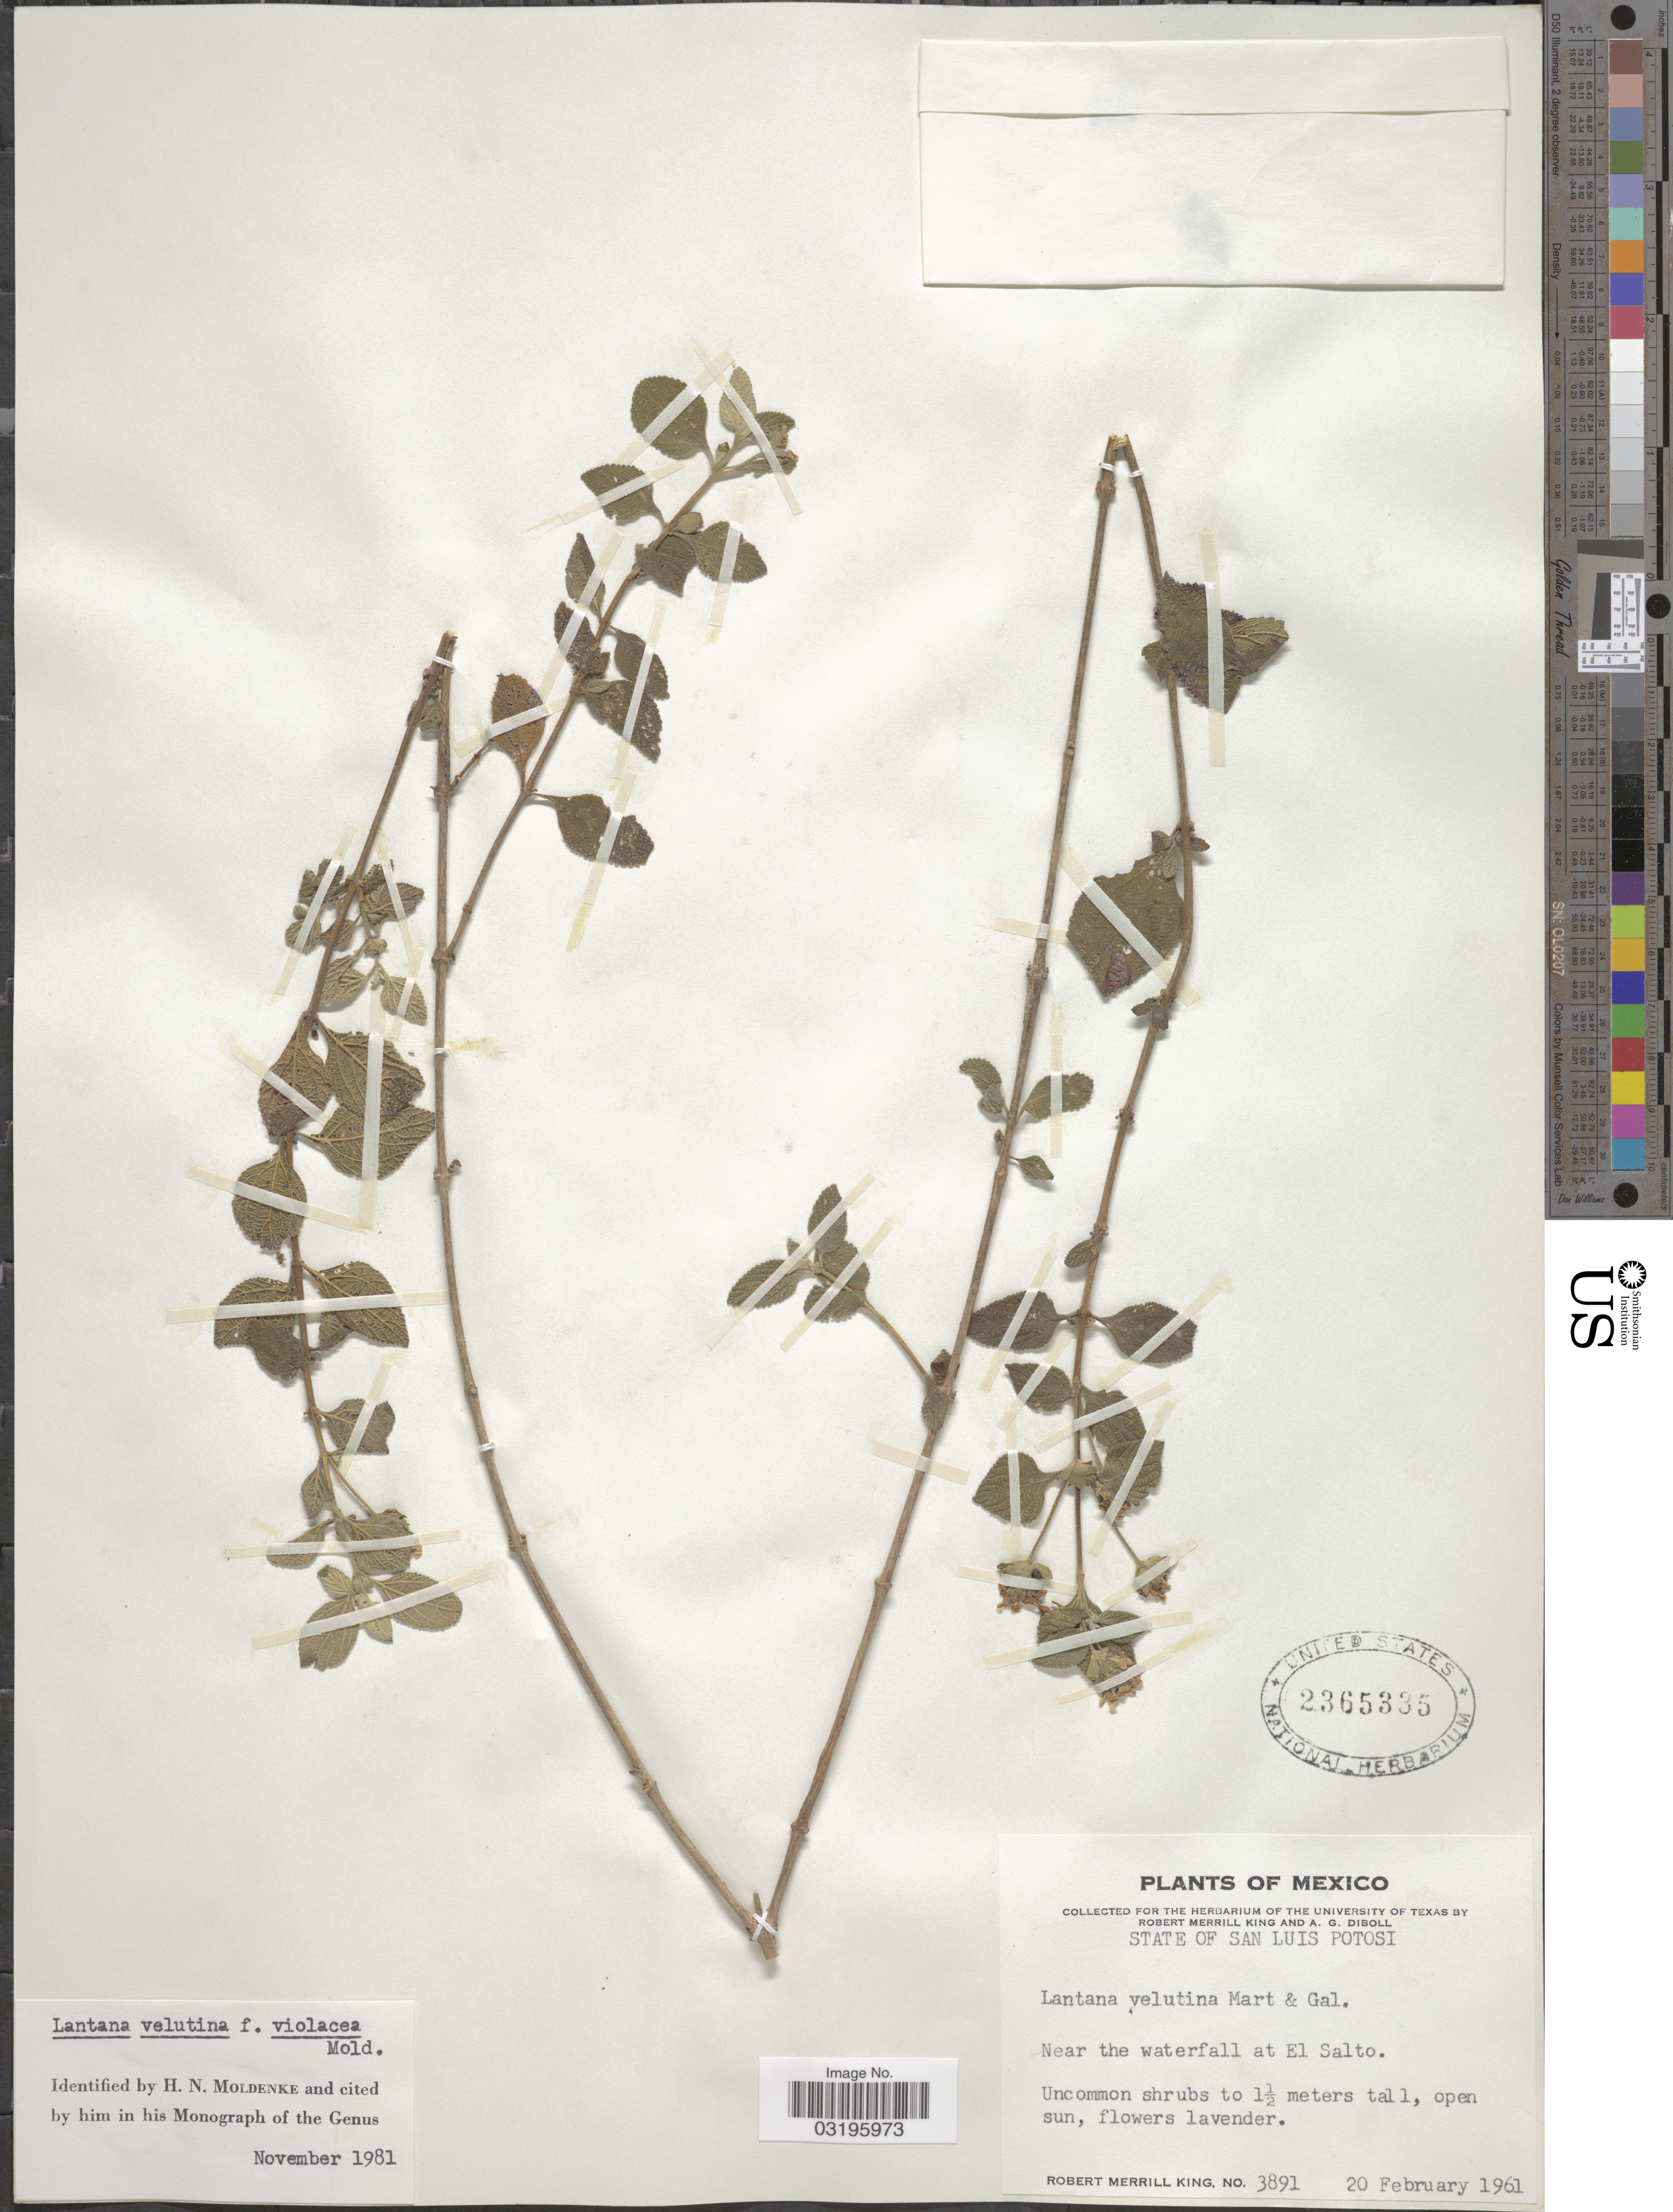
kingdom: Plantae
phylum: Tracheophyta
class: Magnoliopsida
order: Lamiales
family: Verbenaceae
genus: Lantana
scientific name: Lantana velutina f. violacea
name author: Moldenke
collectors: R. M. King & A. Diboll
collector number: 3891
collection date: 1961-02-20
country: Mexico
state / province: San Luis Potosí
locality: Near the waterfall at El Salto.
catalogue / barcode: US 2365335